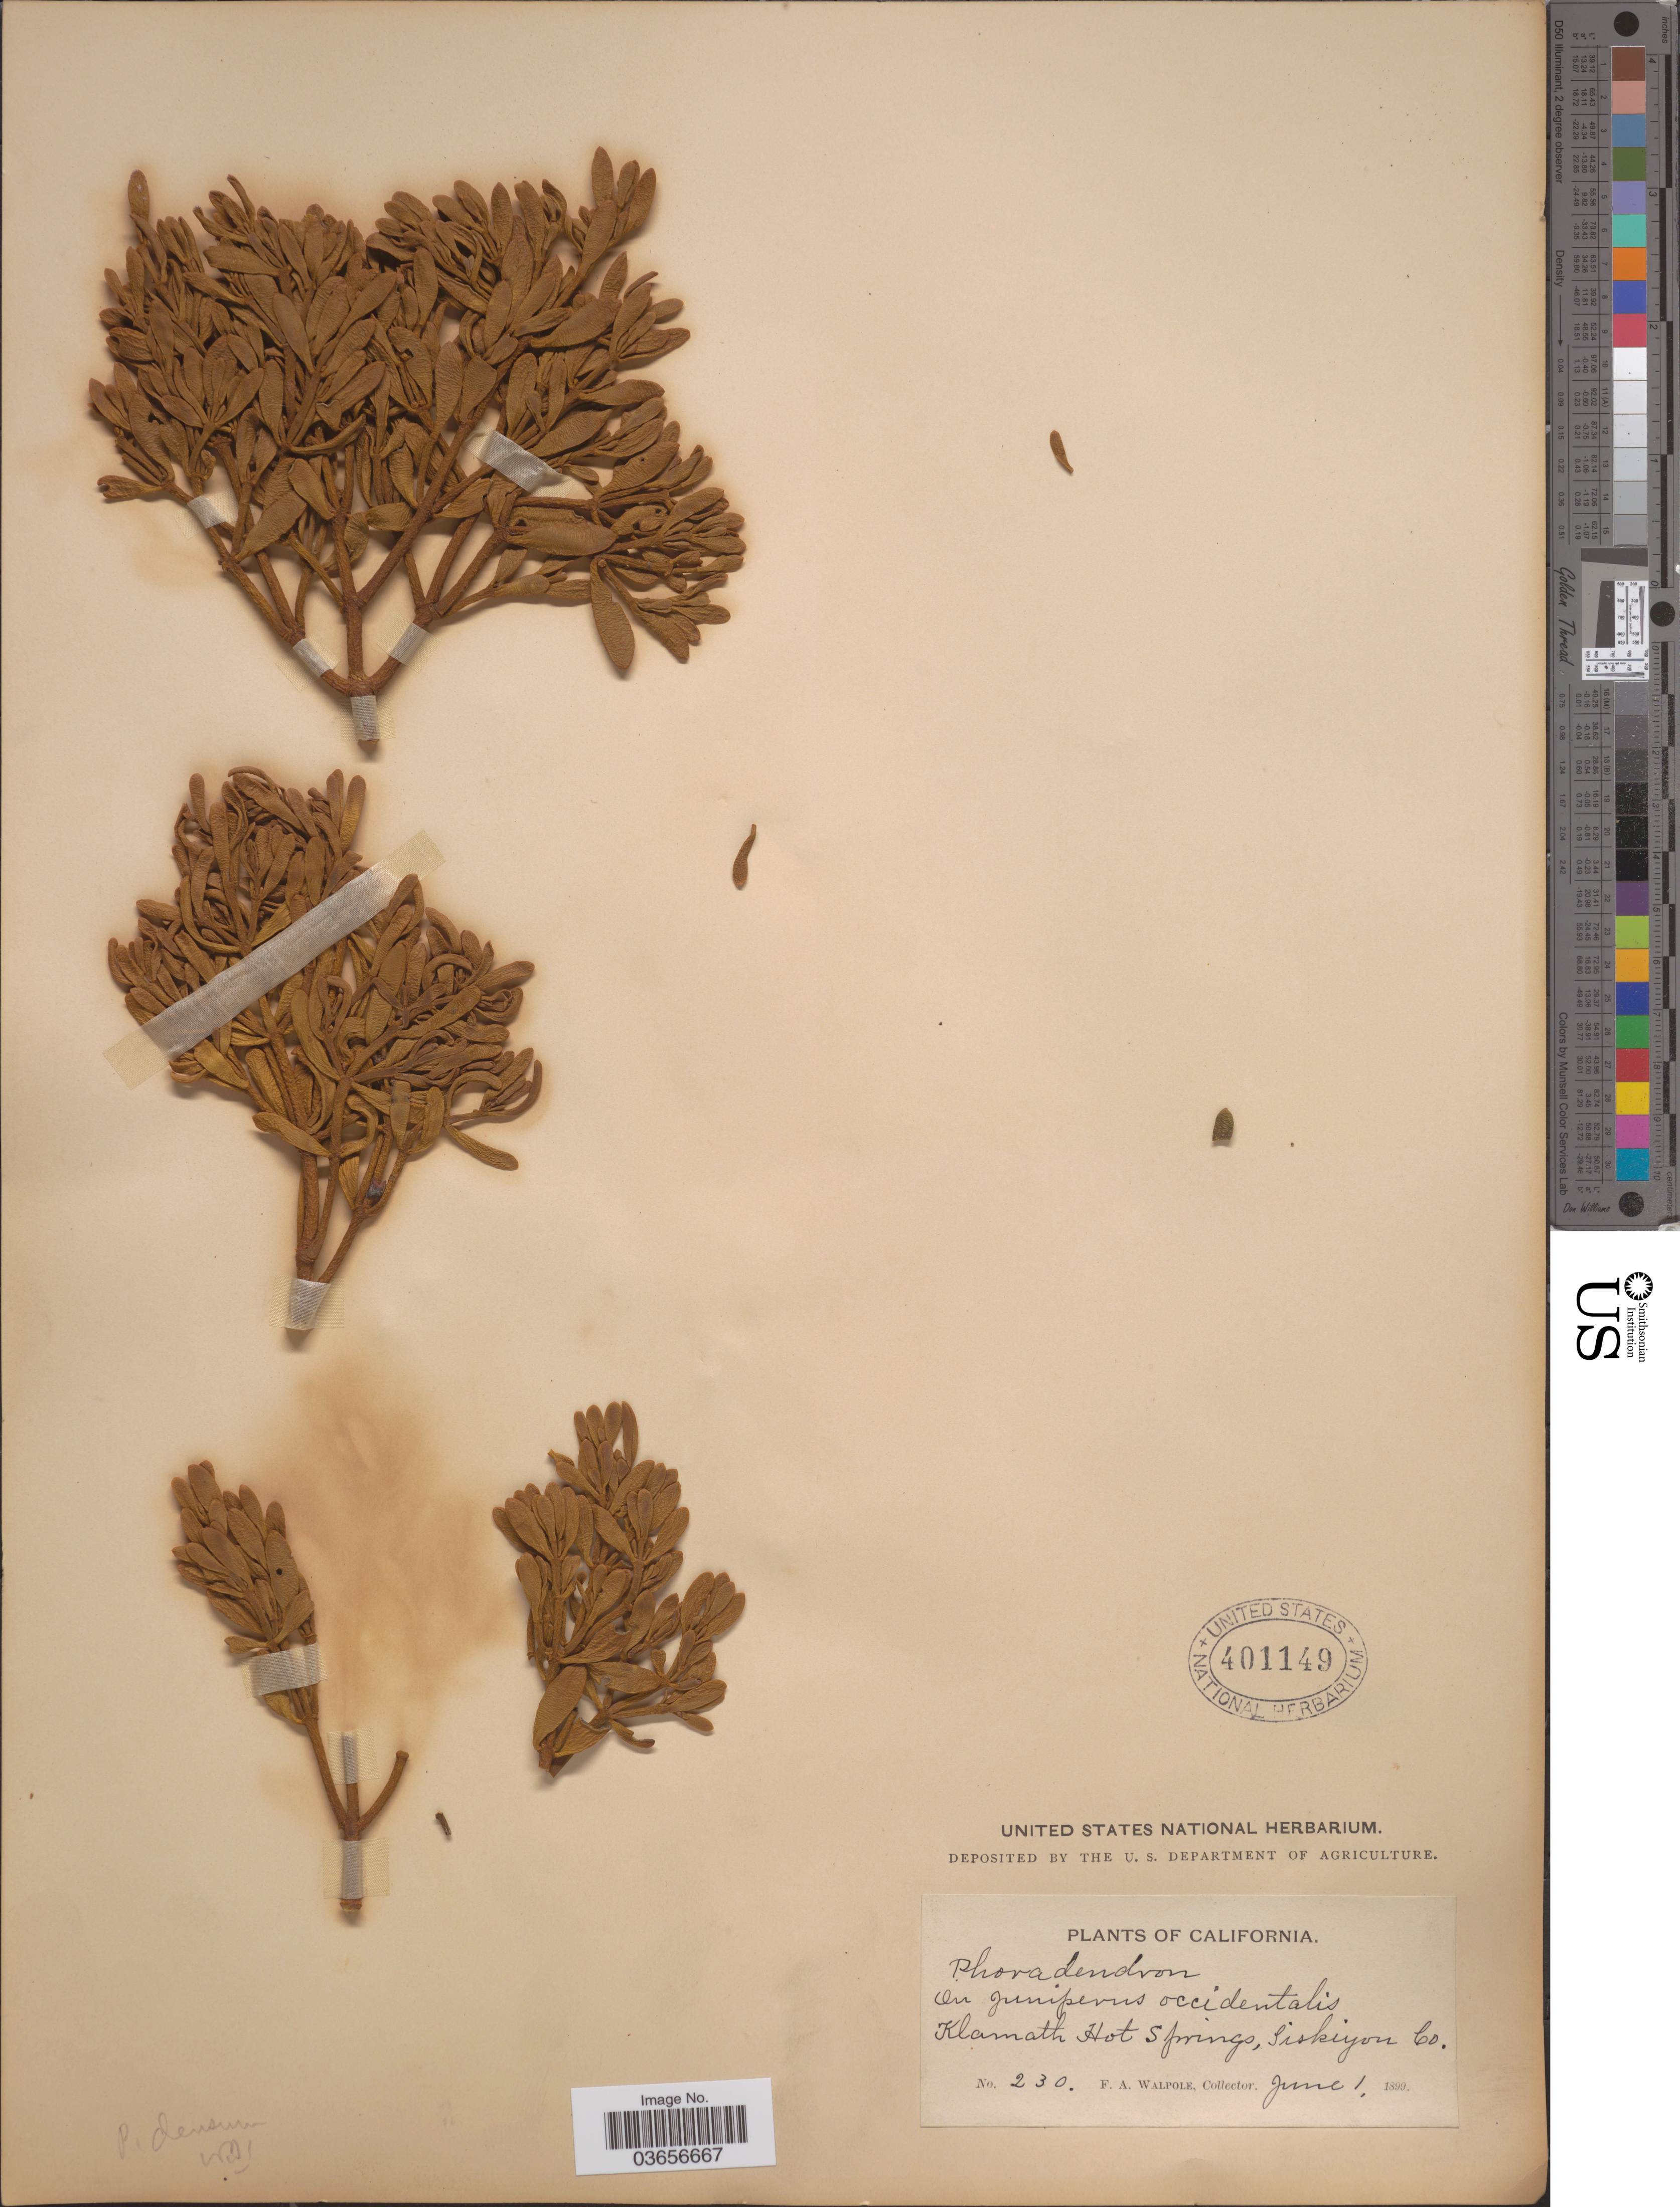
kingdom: Plantae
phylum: Tracheophyta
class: Magnoliopsida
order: Santalales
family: Viscaceae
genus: Phoradendron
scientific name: Phoradendron bolleanum var. densum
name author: (Torr. ex Trel.) Fosberg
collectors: F. Walpole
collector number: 230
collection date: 1899-06-01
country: United States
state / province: California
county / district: Siskiyou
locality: On juniperus occidentalis. Klamath Hot Springs, Siskiyou Co.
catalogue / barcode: US 401149